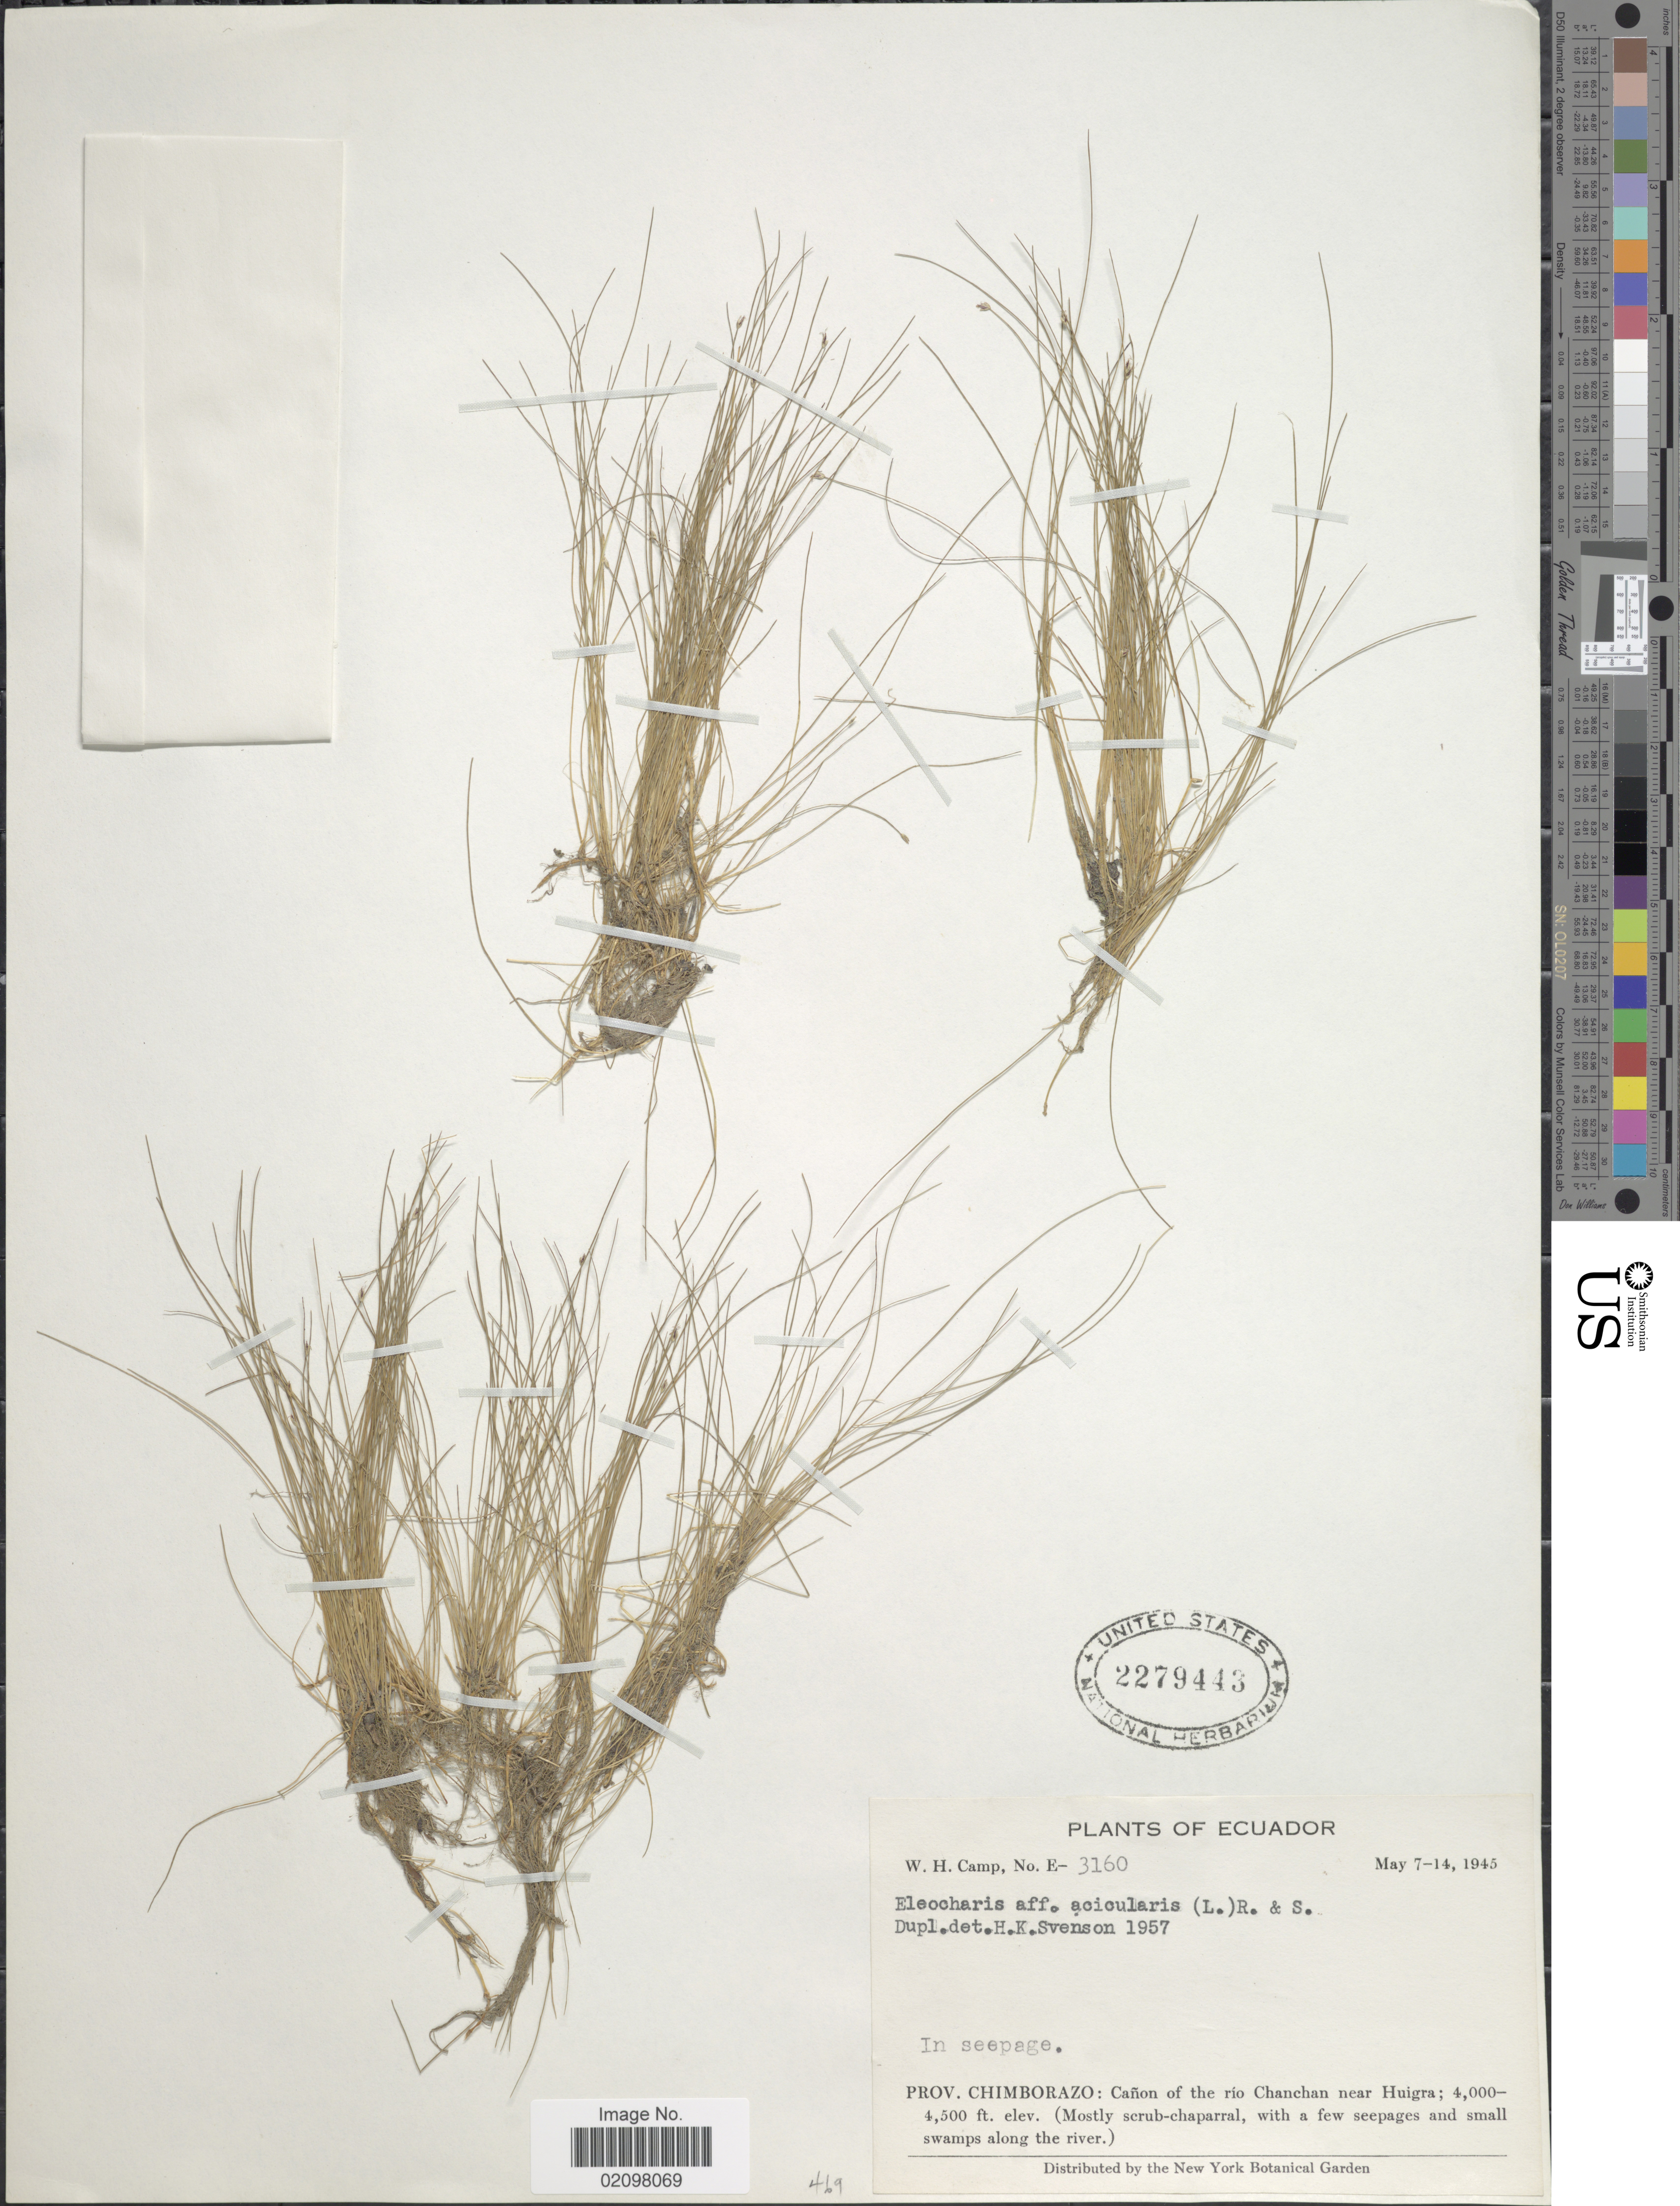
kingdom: Plantae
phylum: Tracheophyta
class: Liliopsida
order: Poales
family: Cyperaceae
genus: Eleocharis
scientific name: Eleocharis acicularis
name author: (L.) Roem. & Schult.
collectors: W. H. Camp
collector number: E-3160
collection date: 1945-05-07/1945-05-14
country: Ecuador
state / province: Chimborazo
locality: In seepage, Cañon of the río Chanchan near Huigra (Mostly scrub-chaparral, with a few seepages and small swamps along the river)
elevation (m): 1219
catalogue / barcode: US 2279443